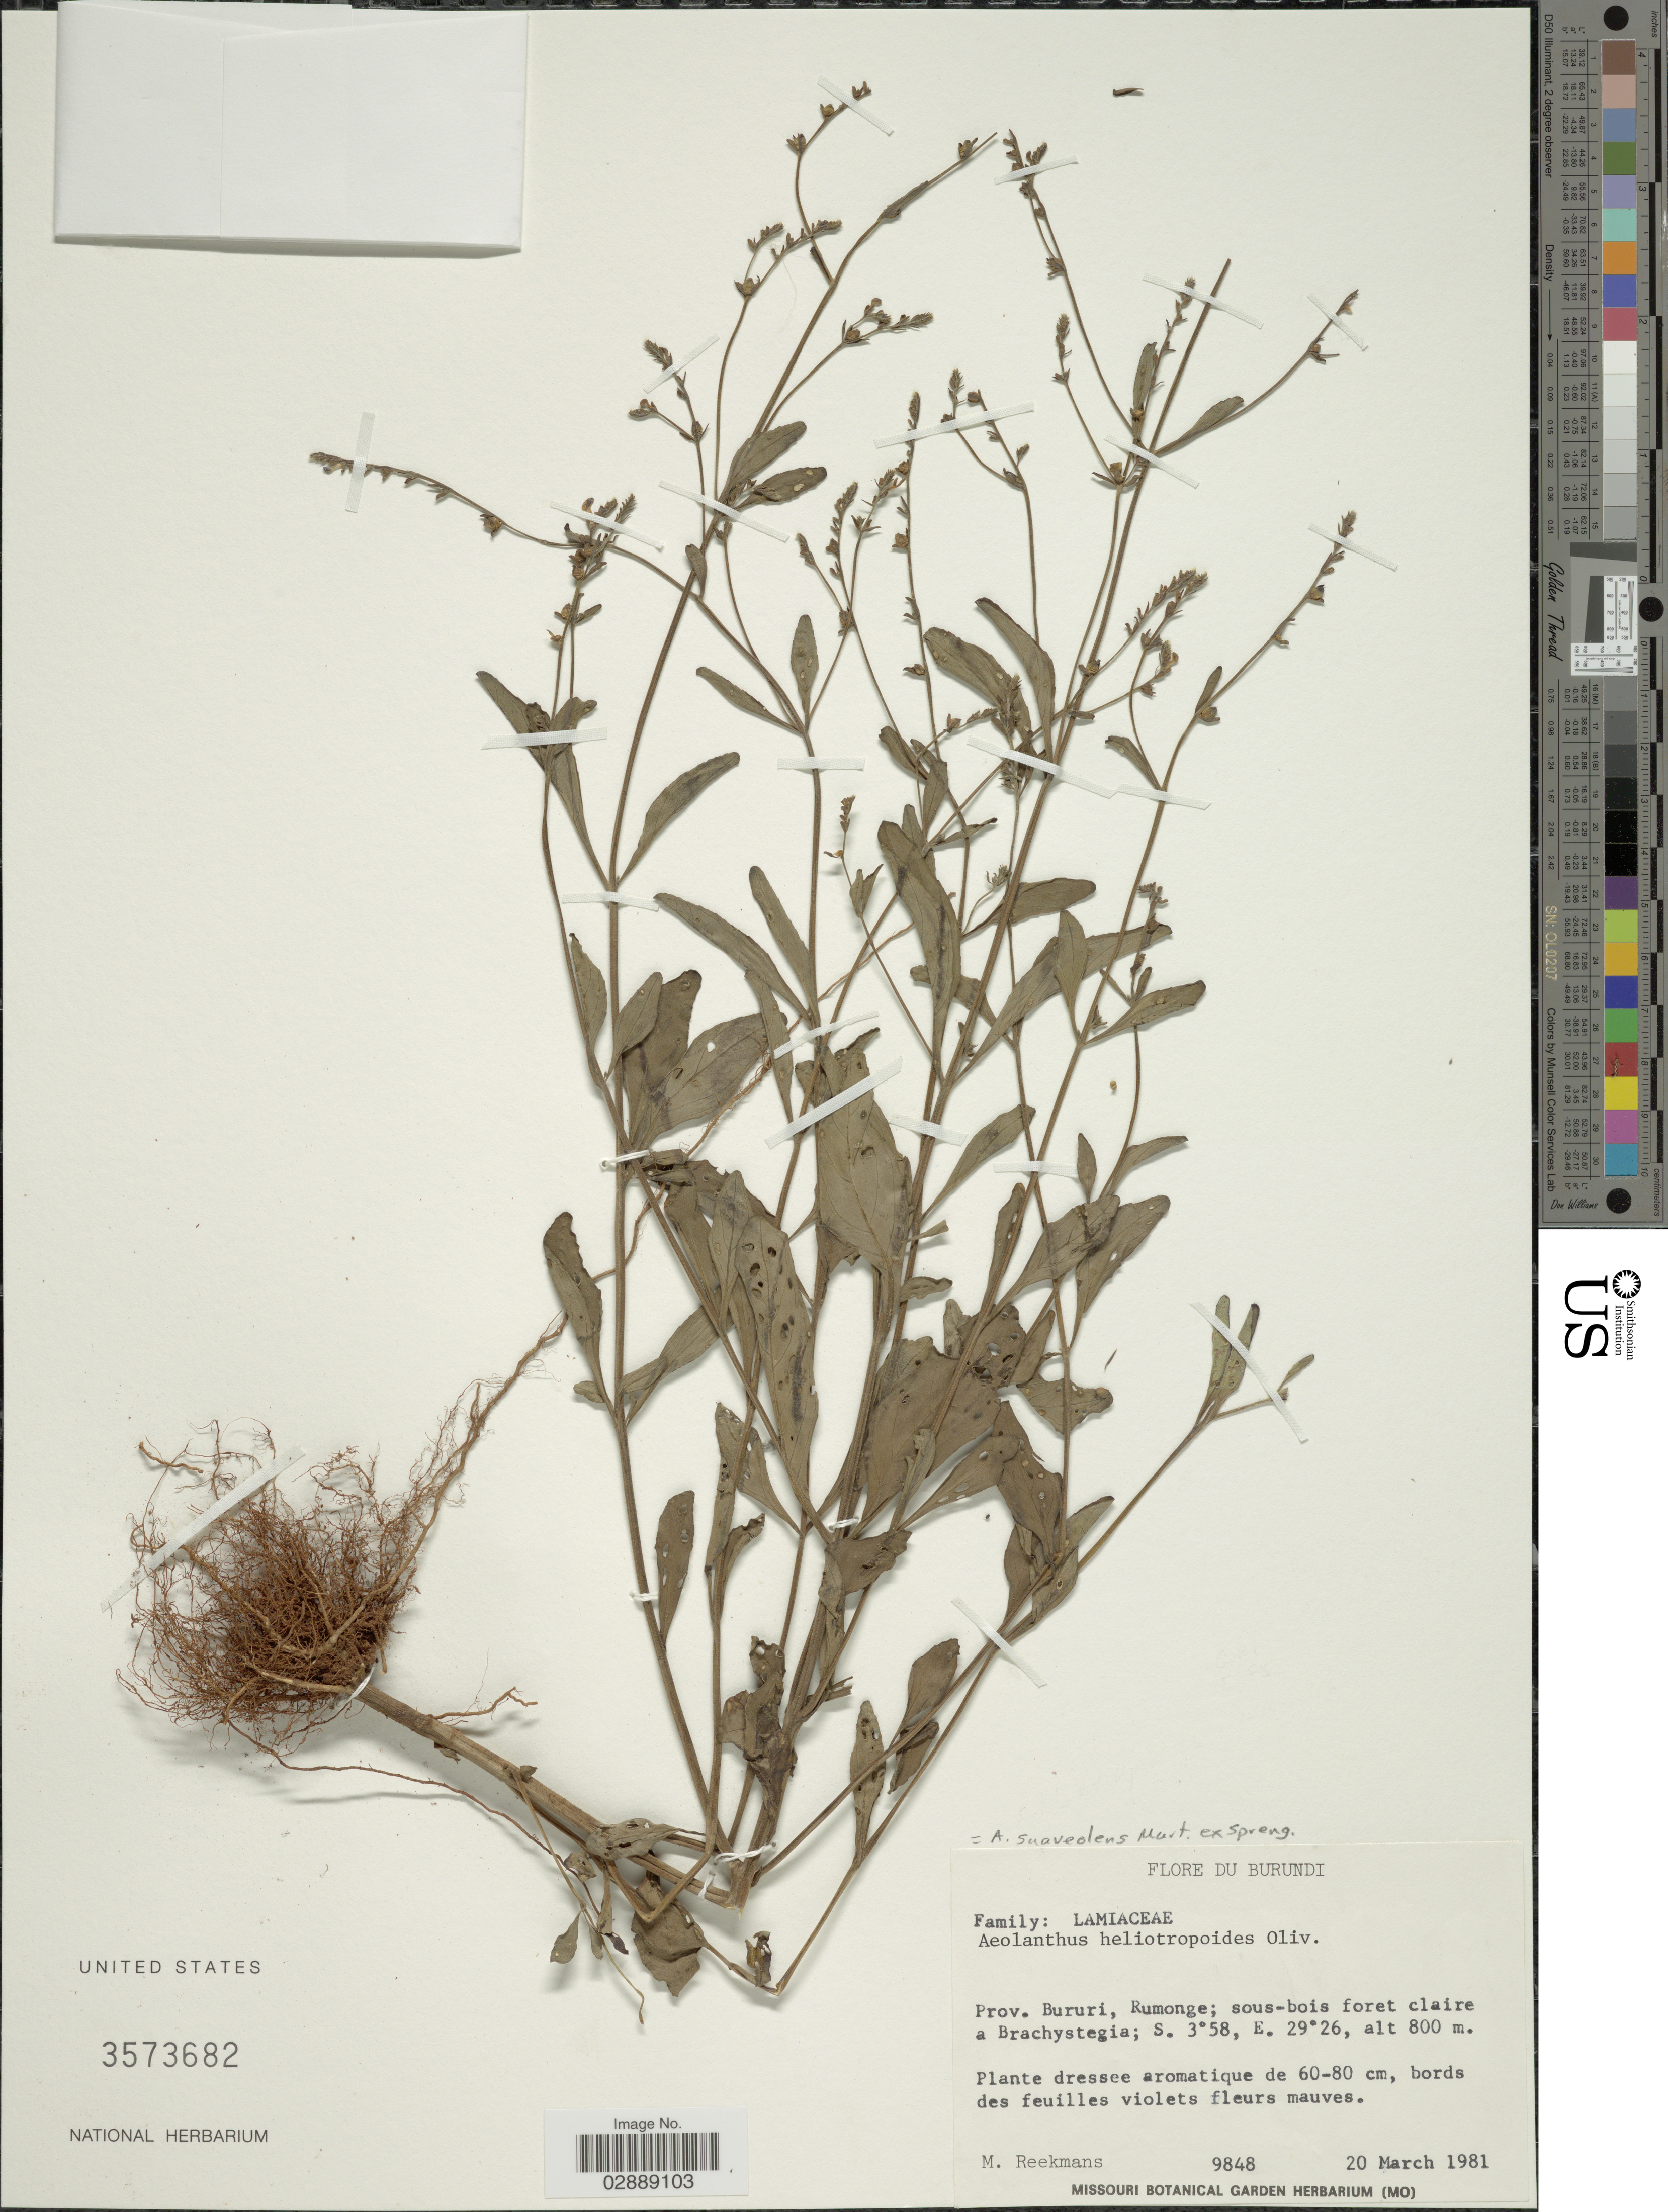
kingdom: Plantae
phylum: Tracheophyta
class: Magnoliopsida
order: Lamiales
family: Lamiaceae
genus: Aeollanthus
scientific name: Aeollanthus suaveolens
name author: Mart. ex Spreng.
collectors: M. Reekmans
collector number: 9848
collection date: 1981-03-20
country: Burundi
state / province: Bururi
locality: Rumonge.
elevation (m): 800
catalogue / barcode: US 3573682